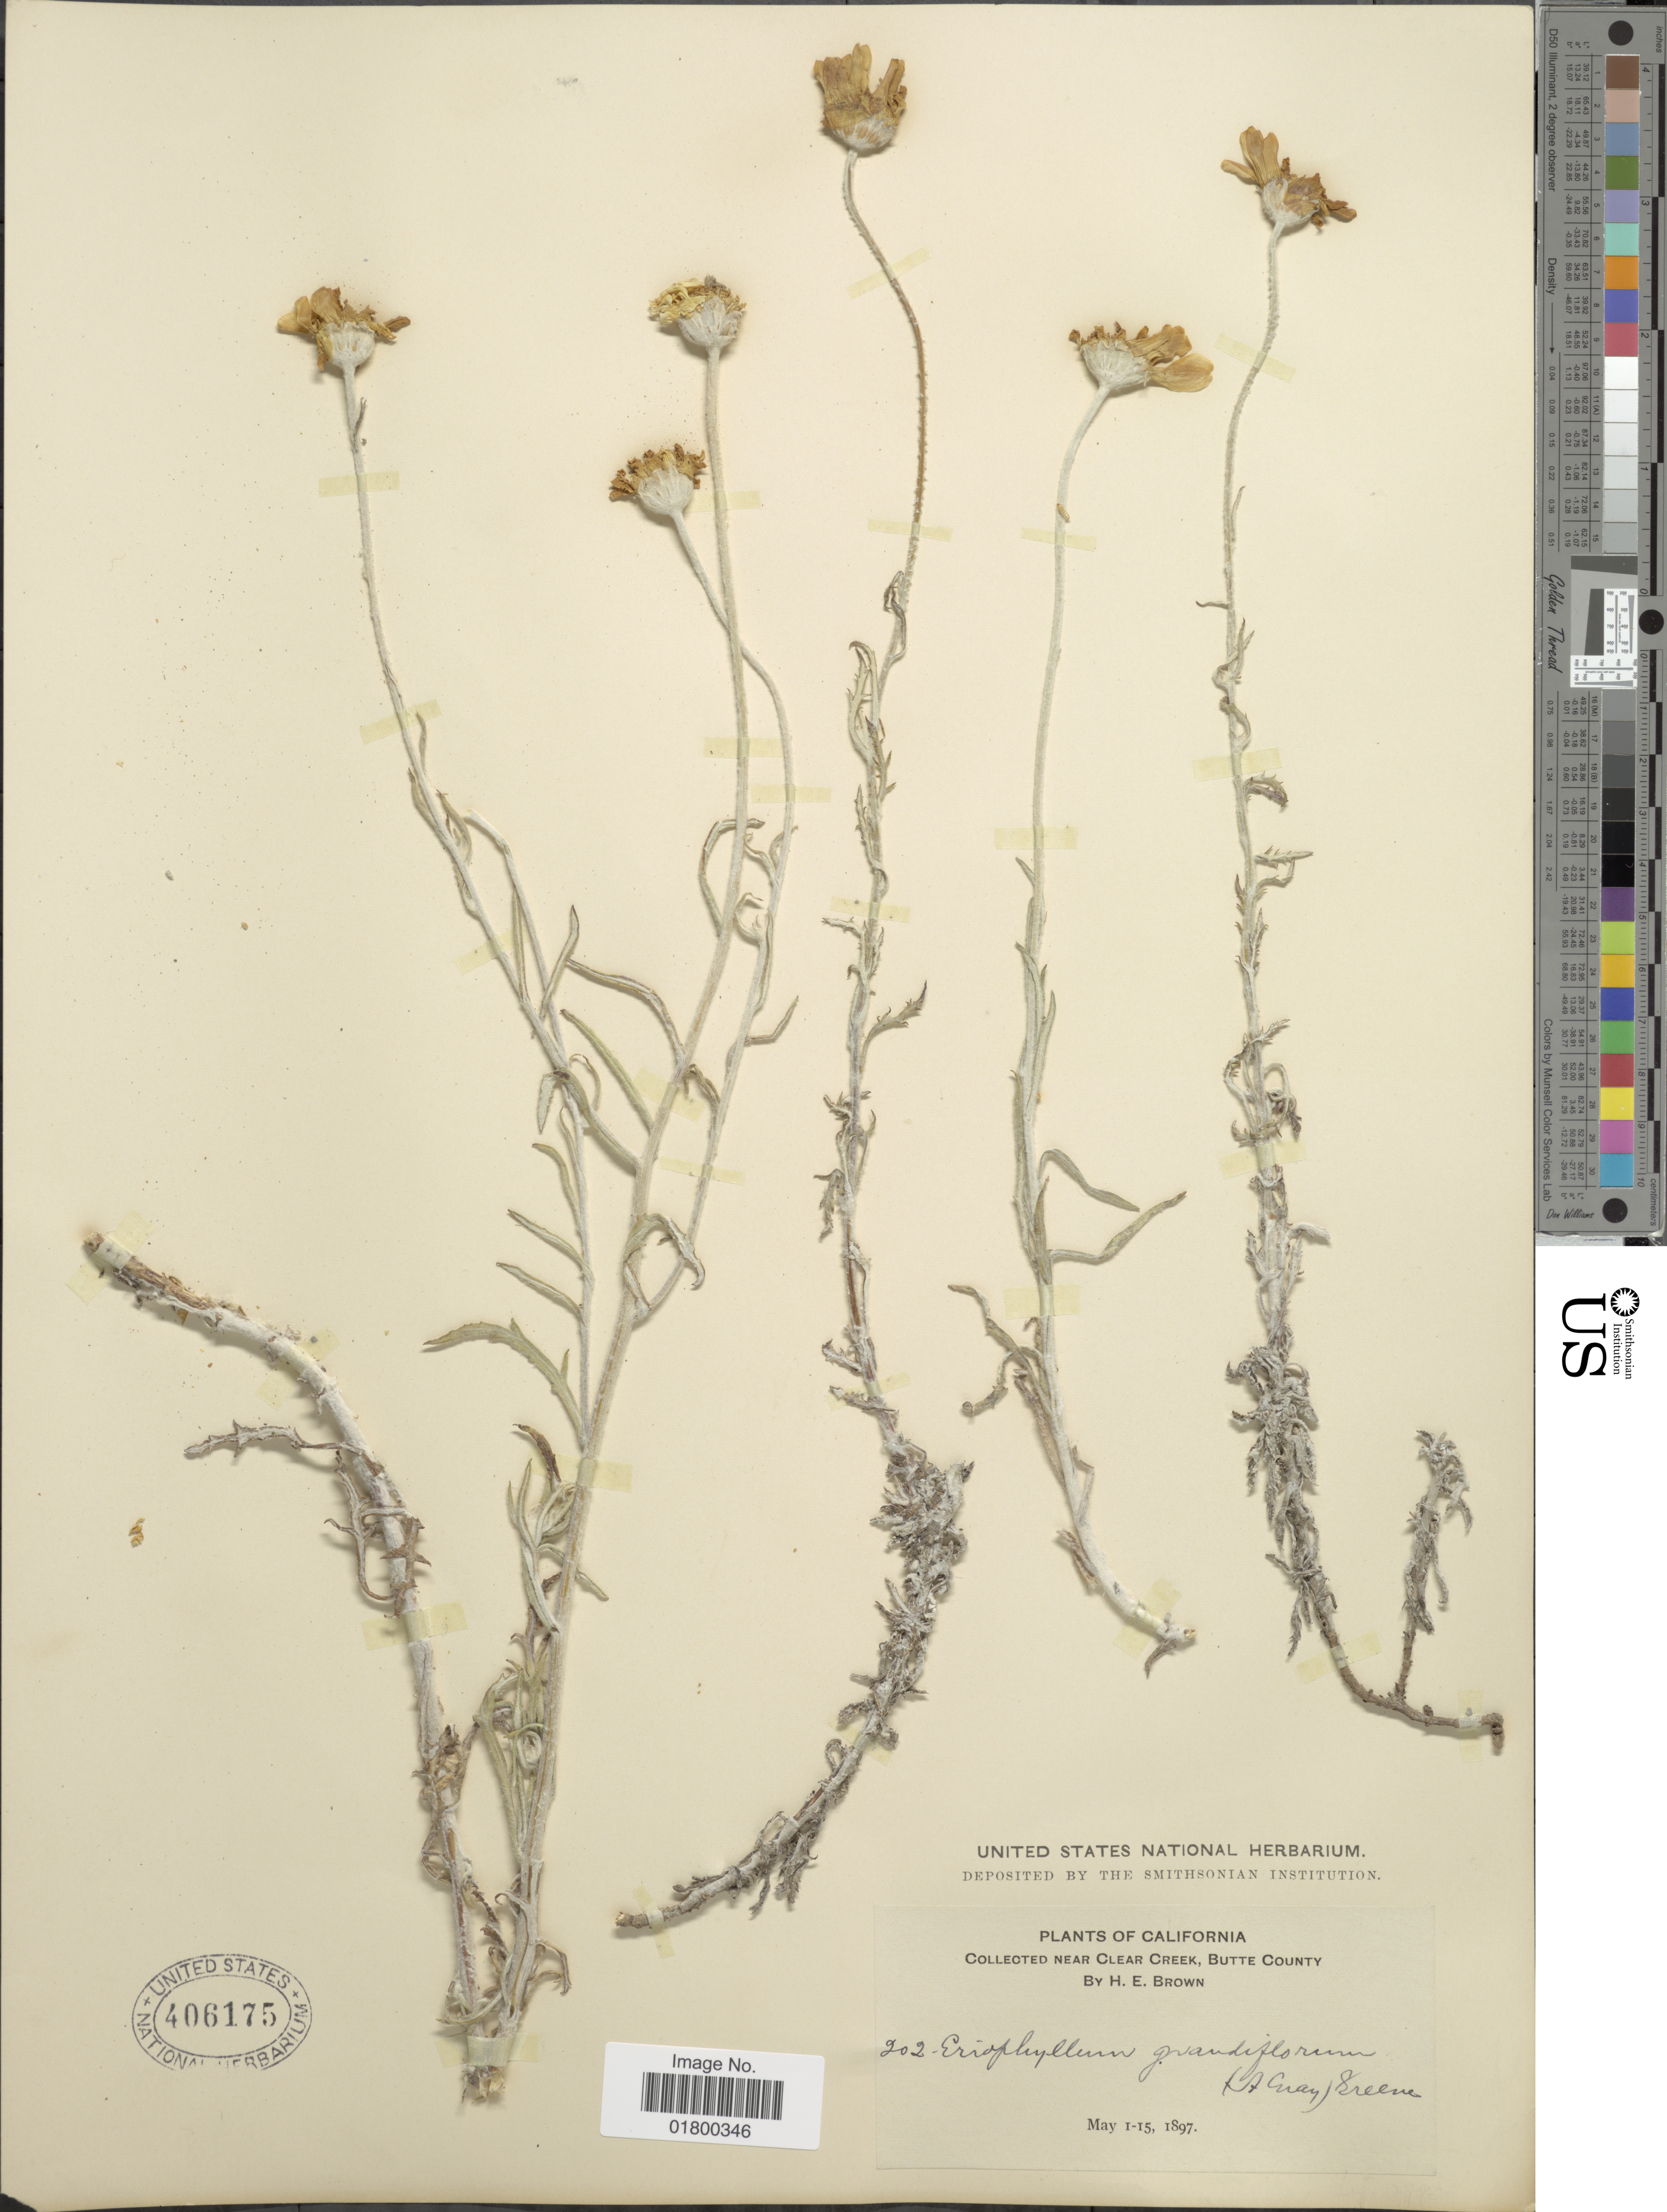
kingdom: Plantae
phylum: Tracheophyta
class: Magnoliopsida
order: Asterales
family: Asteraceae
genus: Eriophyllum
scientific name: Eriophyllum lanatum var. grandiflorum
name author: (A. Gray) Jeps.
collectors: H. E. Brown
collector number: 202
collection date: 1897-05-01/1897-05-15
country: United States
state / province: California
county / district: Butte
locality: Near Clear Creek, Butte County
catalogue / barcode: US 406175